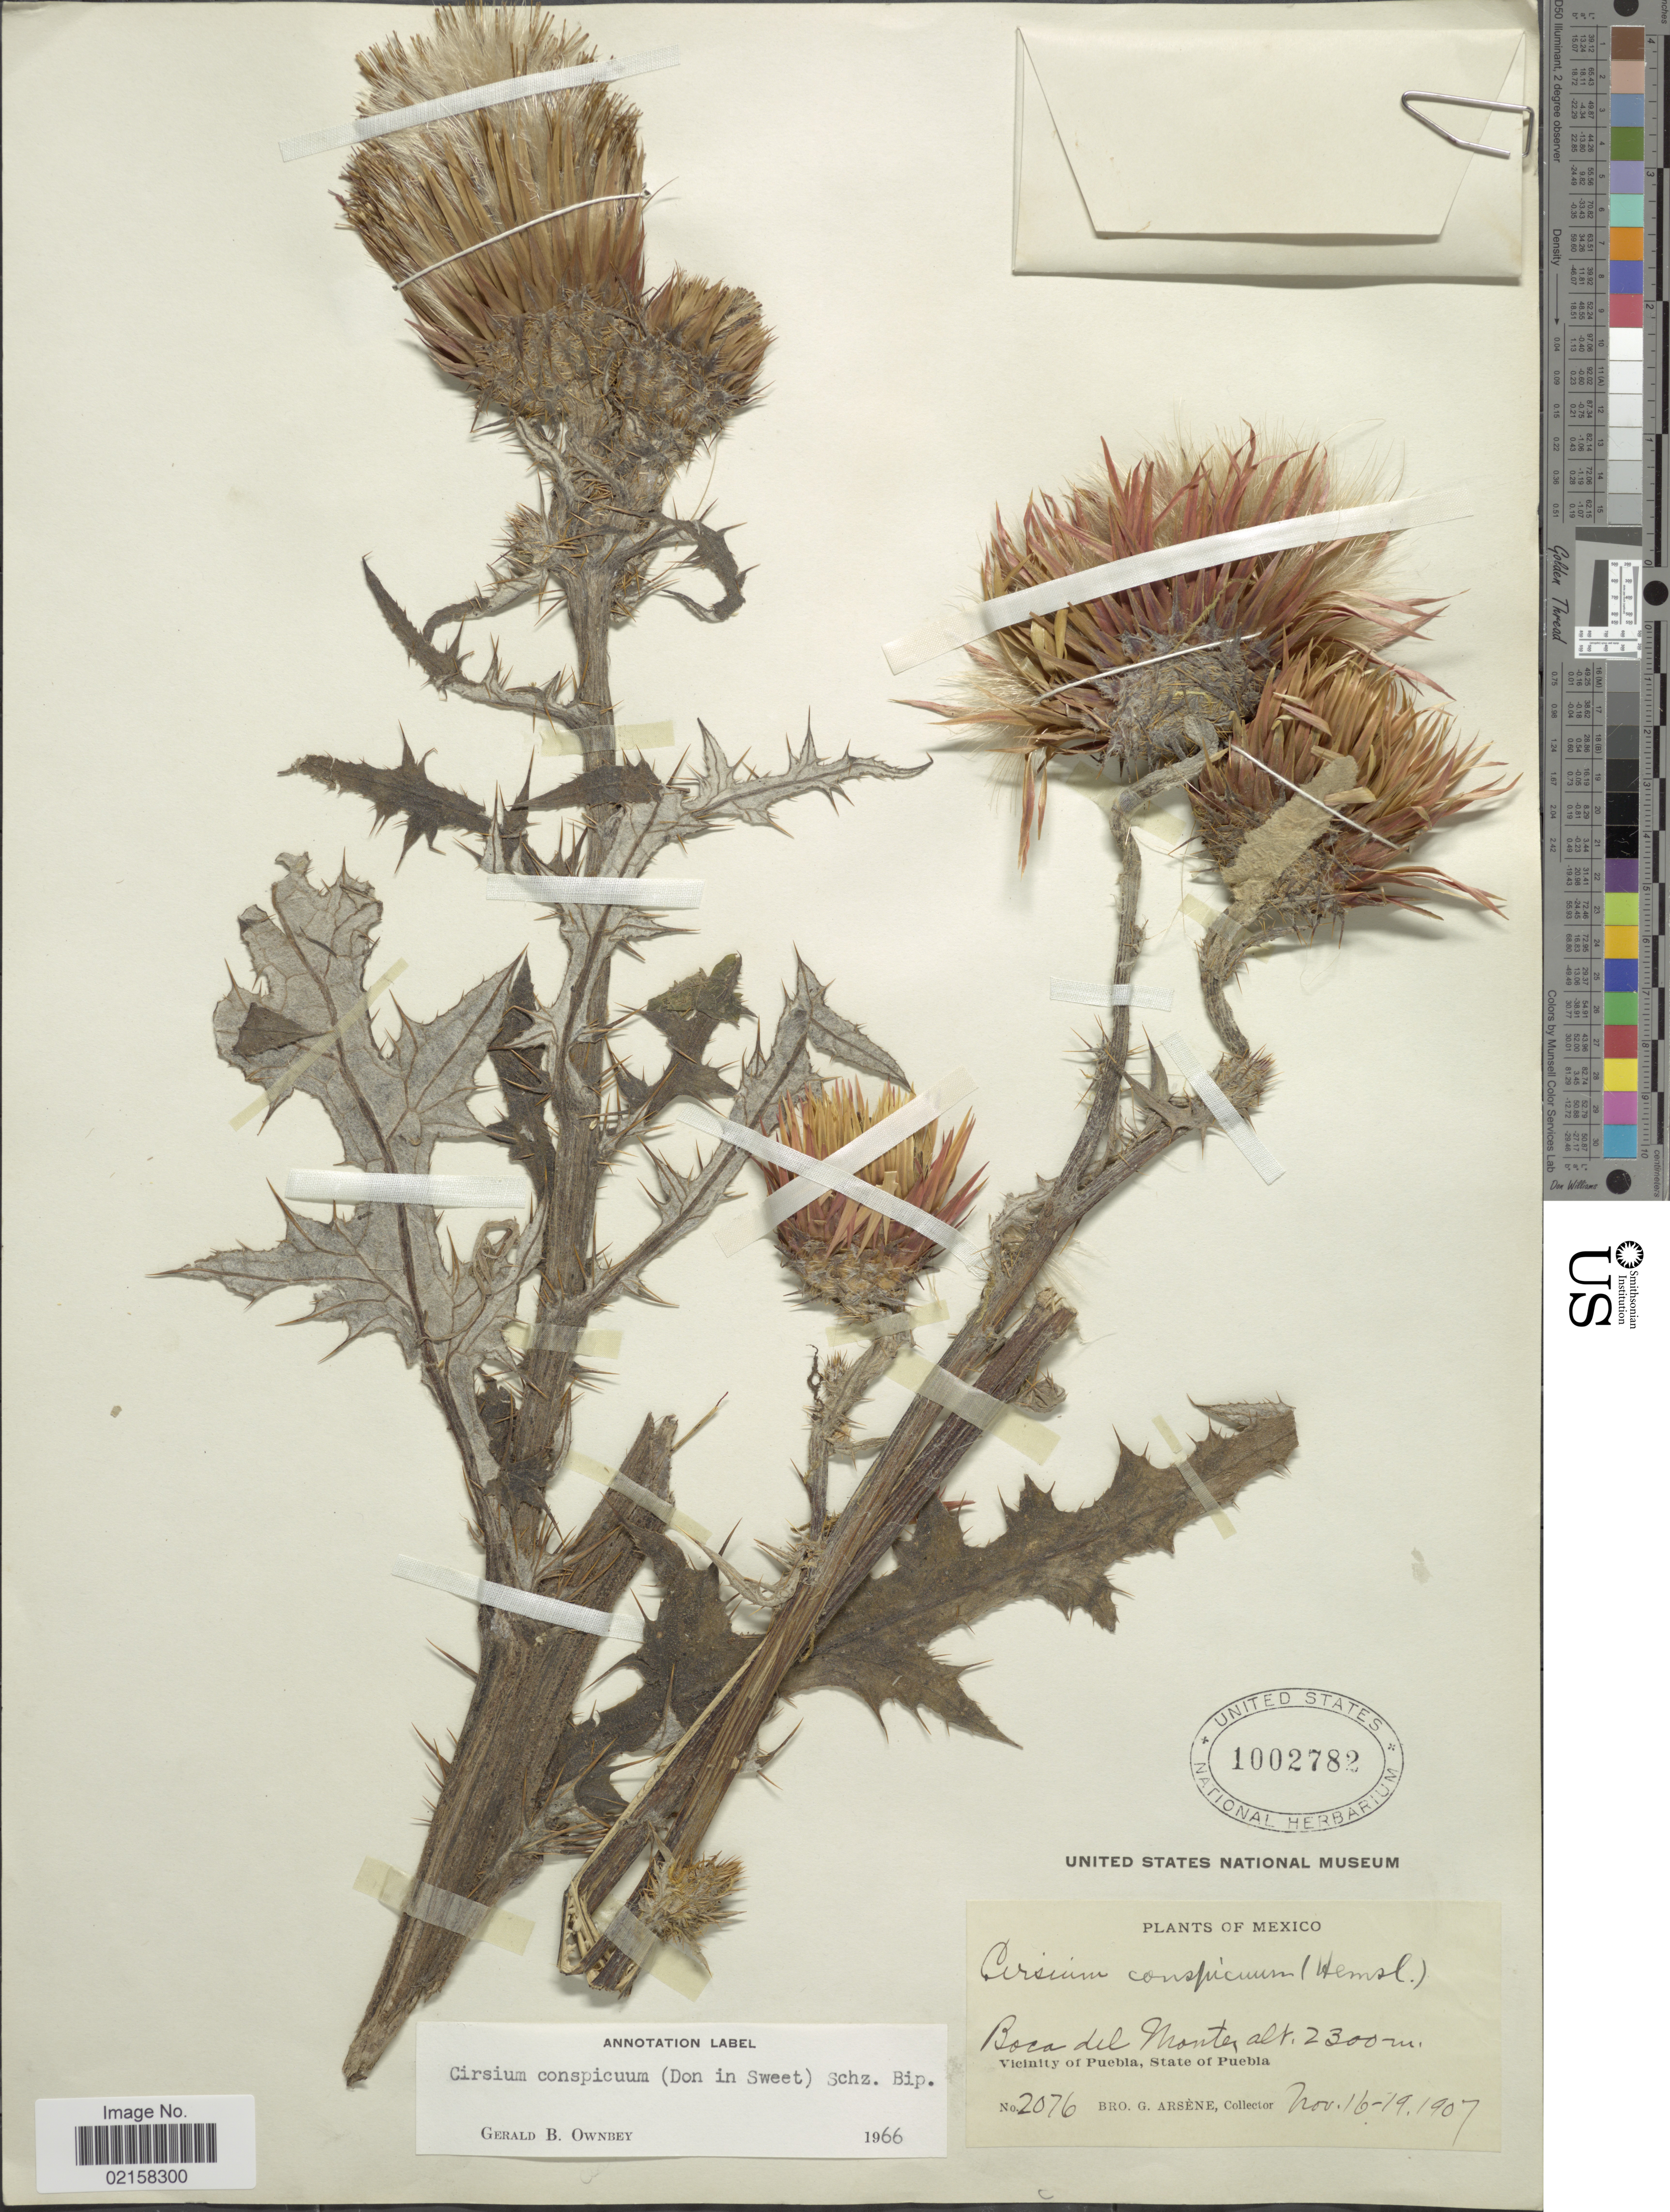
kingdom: Plantae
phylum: Tracheophyta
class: Magnoliopsida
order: Asterales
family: Asteraceae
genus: Cirsium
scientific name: Cirsium conspicuum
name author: (G. Don) Sch. Bip.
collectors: Bro. G. Arsène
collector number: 2076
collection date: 1907-11-16/1907-11-19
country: Mexico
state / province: Puebla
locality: Boca del Montes, vicinity of Puebla.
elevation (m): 2300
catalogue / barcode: US 1002782